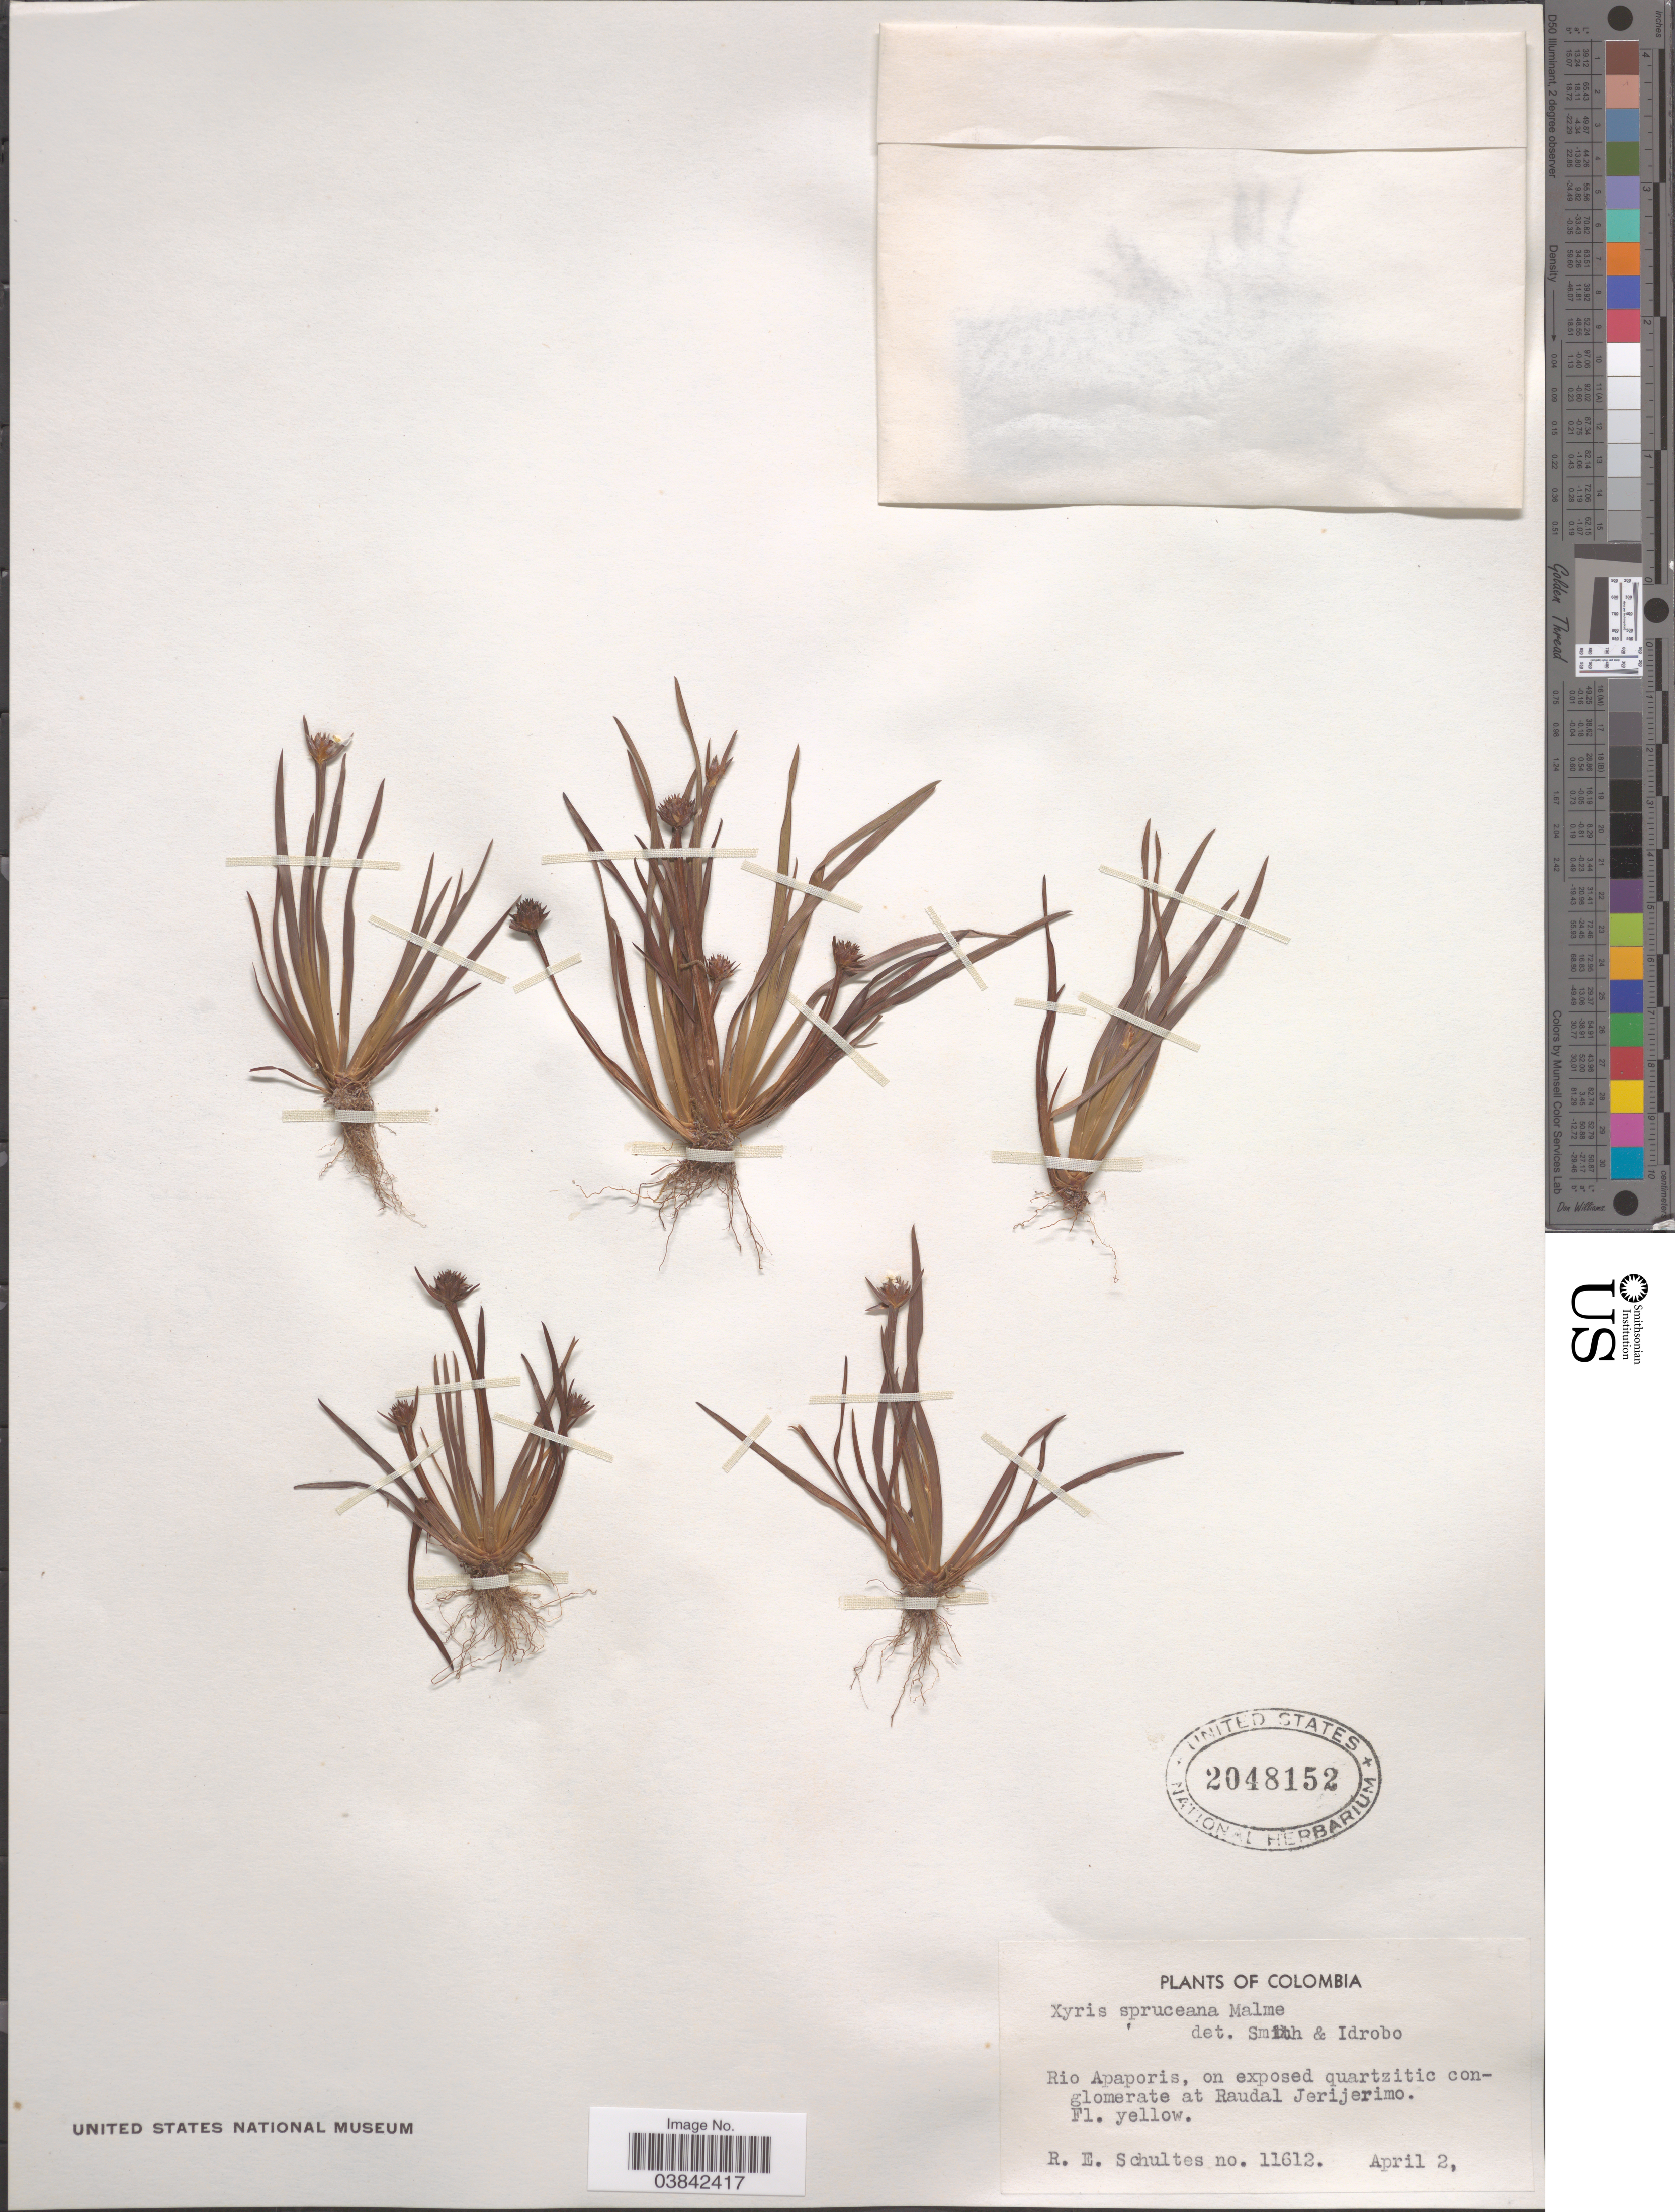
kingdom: Plantae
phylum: Tracheophyta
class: Liliopsida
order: Poales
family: Xyridaceae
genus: Xyris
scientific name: Xyris spruceana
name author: Malme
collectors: R. E. Schultes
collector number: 11612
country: Colombia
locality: Rio Apaporis, on exposed quartzitic conglomerate at Raudal Jerijerimo.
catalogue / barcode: US 2048152